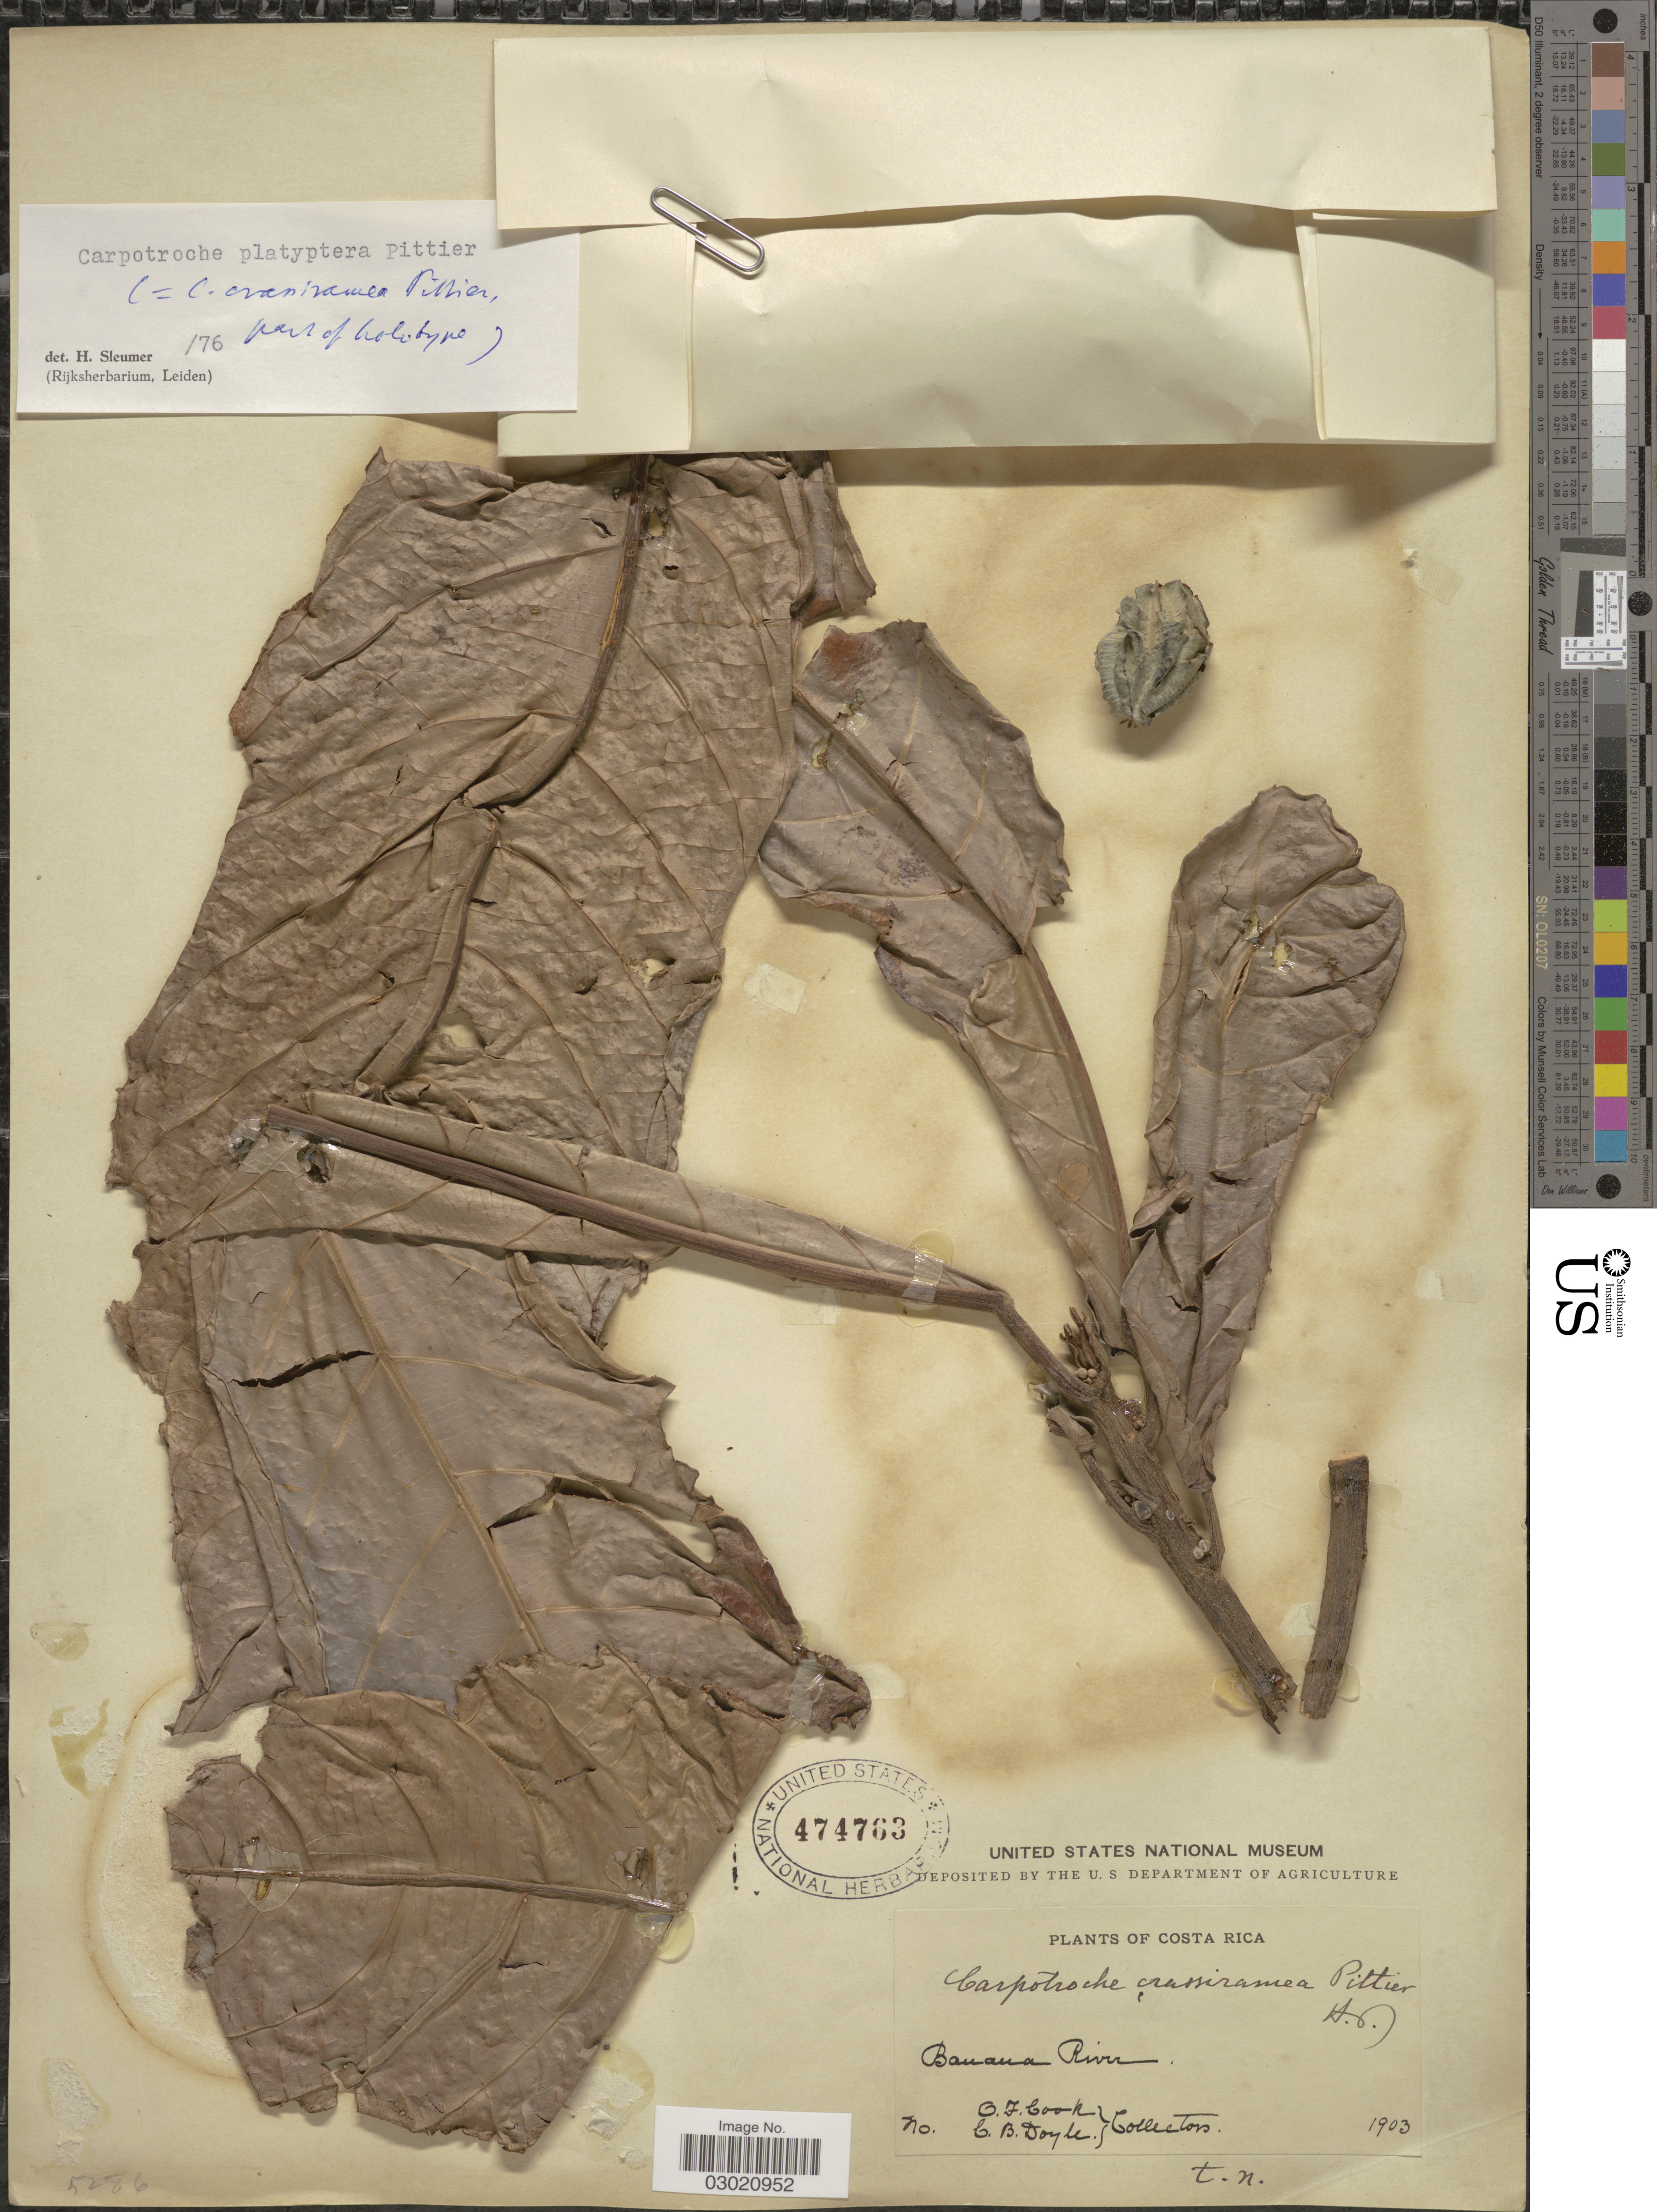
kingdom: Plantae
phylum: Tracheophyta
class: Magnoliopsida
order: Malpighiales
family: Achariaceae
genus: Carpotroche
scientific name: Carpotroche crassiramea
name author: Pittier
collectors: O. F. Cook & C. Doyle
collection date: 1903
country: Costa Rica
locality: Banana River.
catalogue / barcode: US 474763